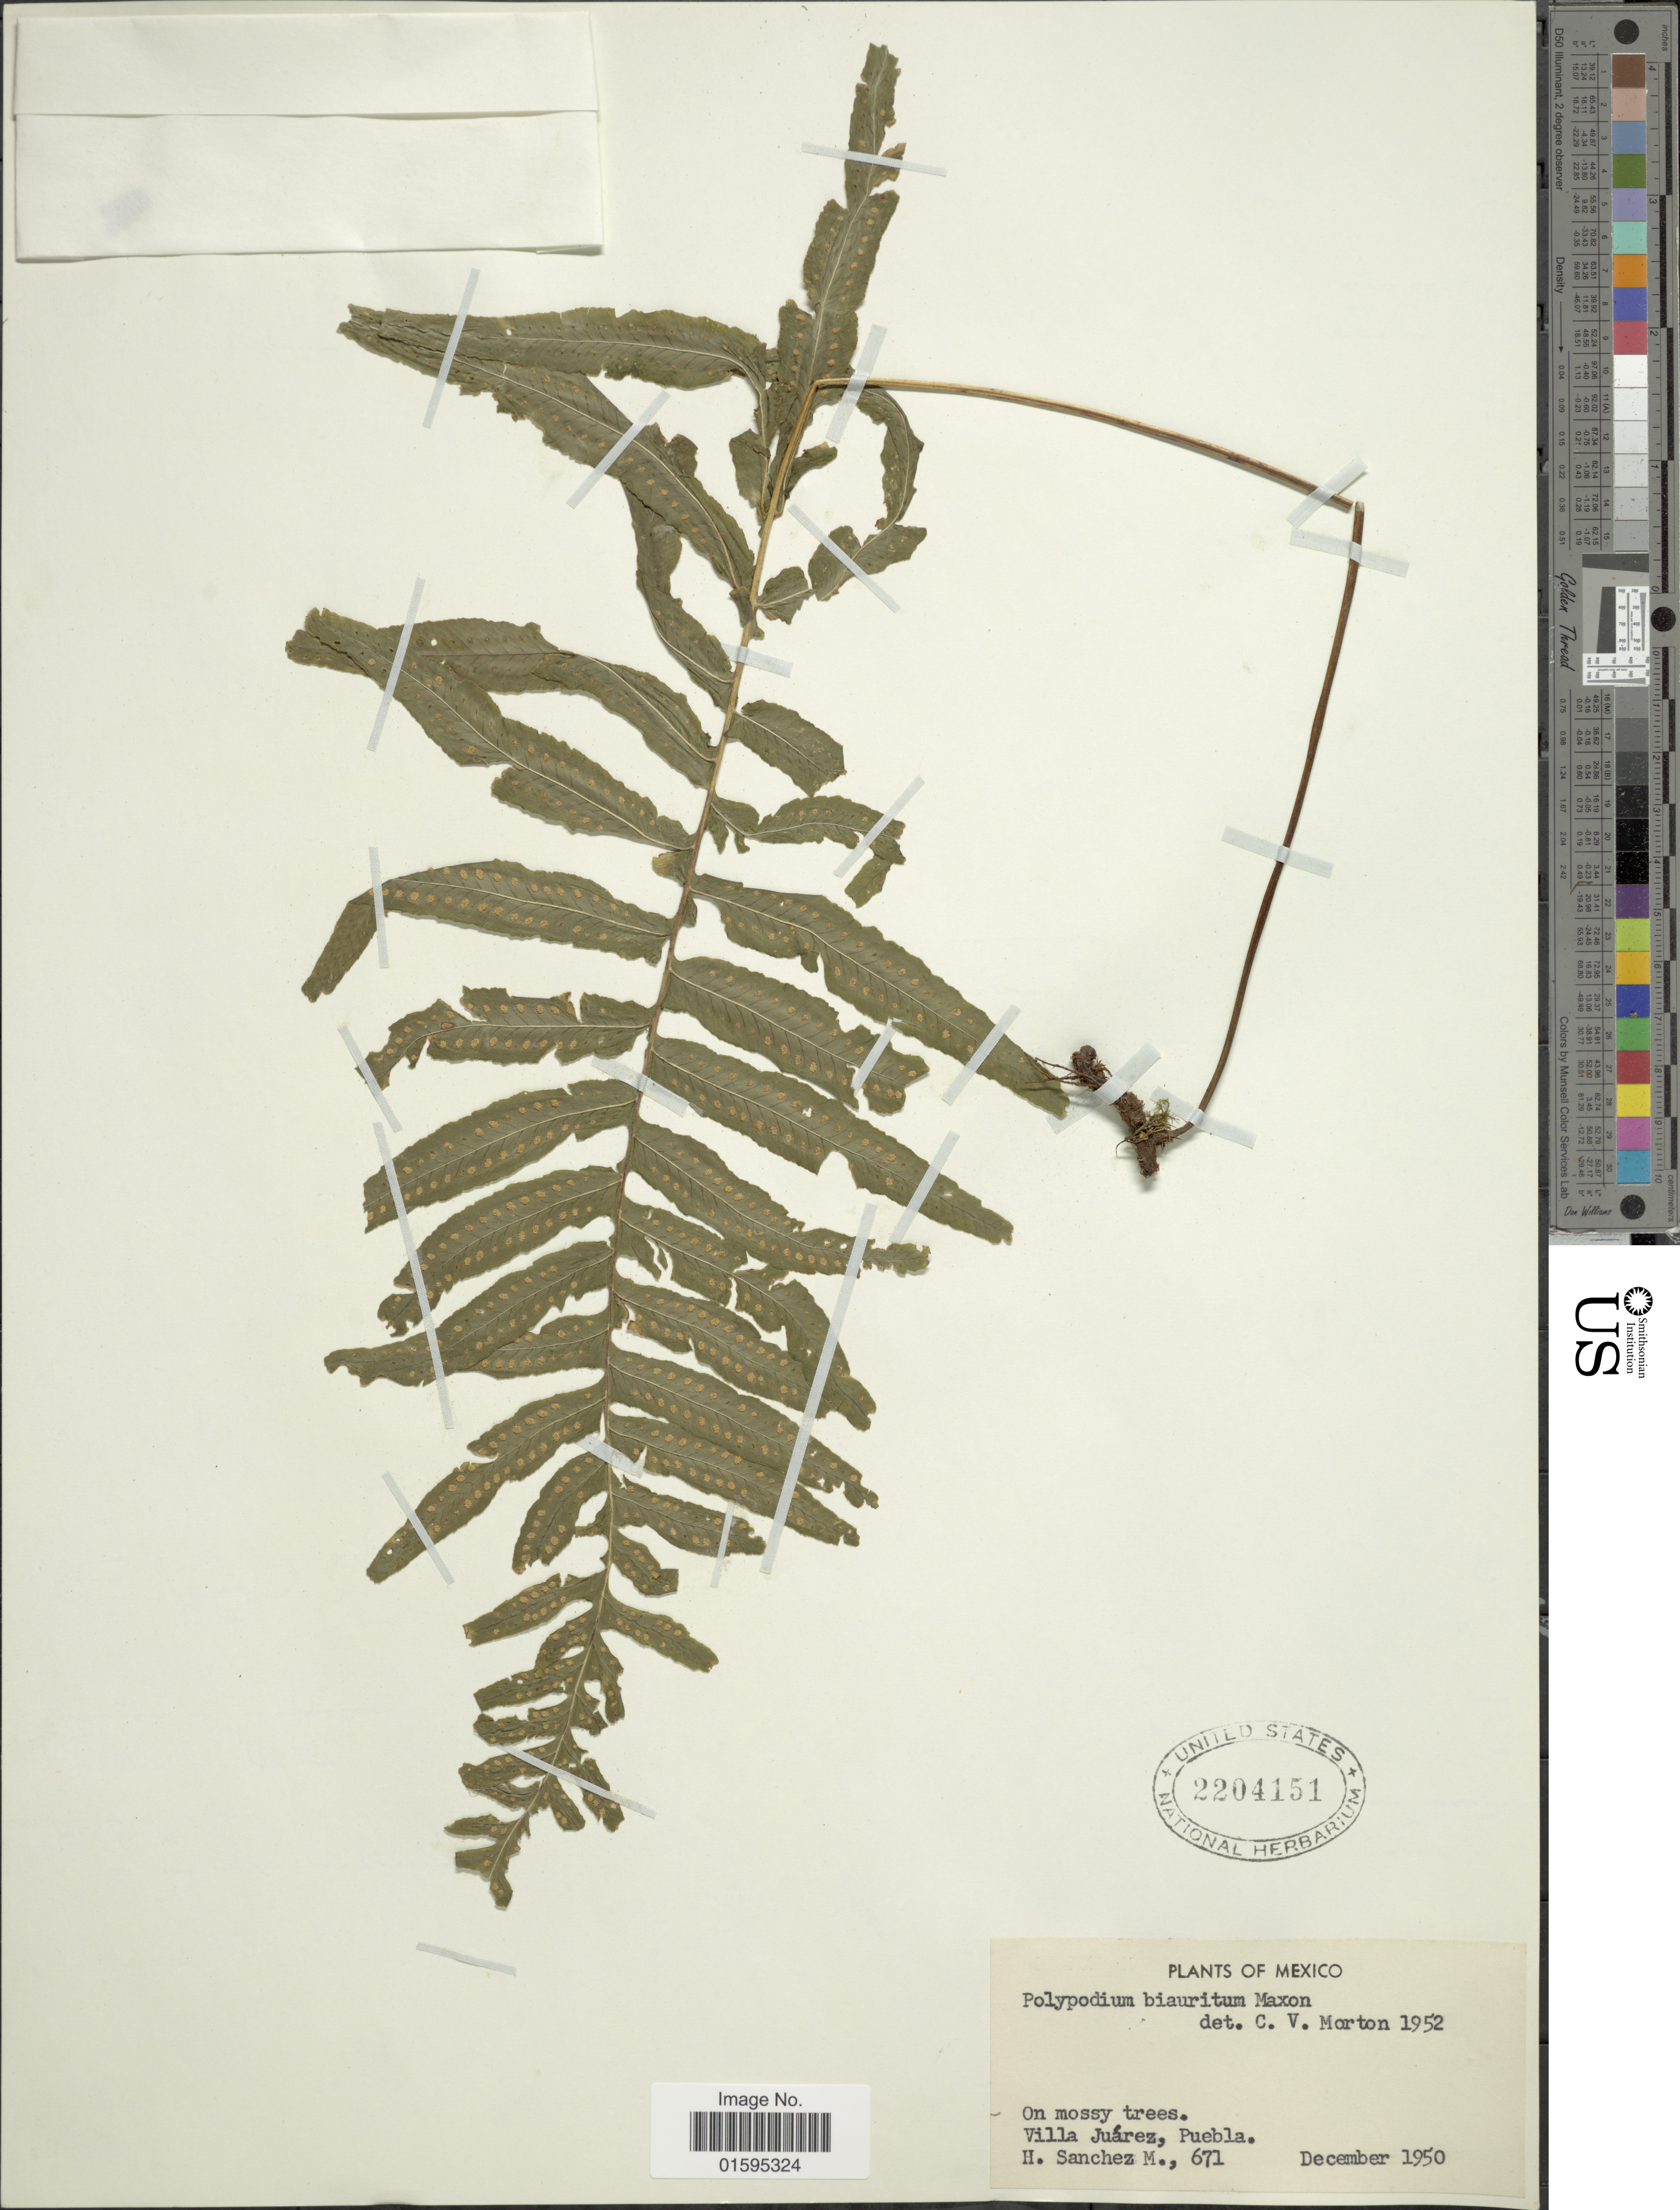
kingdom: Plantae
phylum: Tracheophyta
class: Polypodiopsida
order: Polypodiales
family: Polypodiaceae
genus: Polypodium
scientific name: Polypodium longepinnulatum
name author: E. Fourn.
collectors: H. Sánchez-Mejorada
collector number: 671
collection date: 1950-12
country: Mexico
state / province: Puebla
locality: Villa Juárez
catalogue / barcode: US 2204151